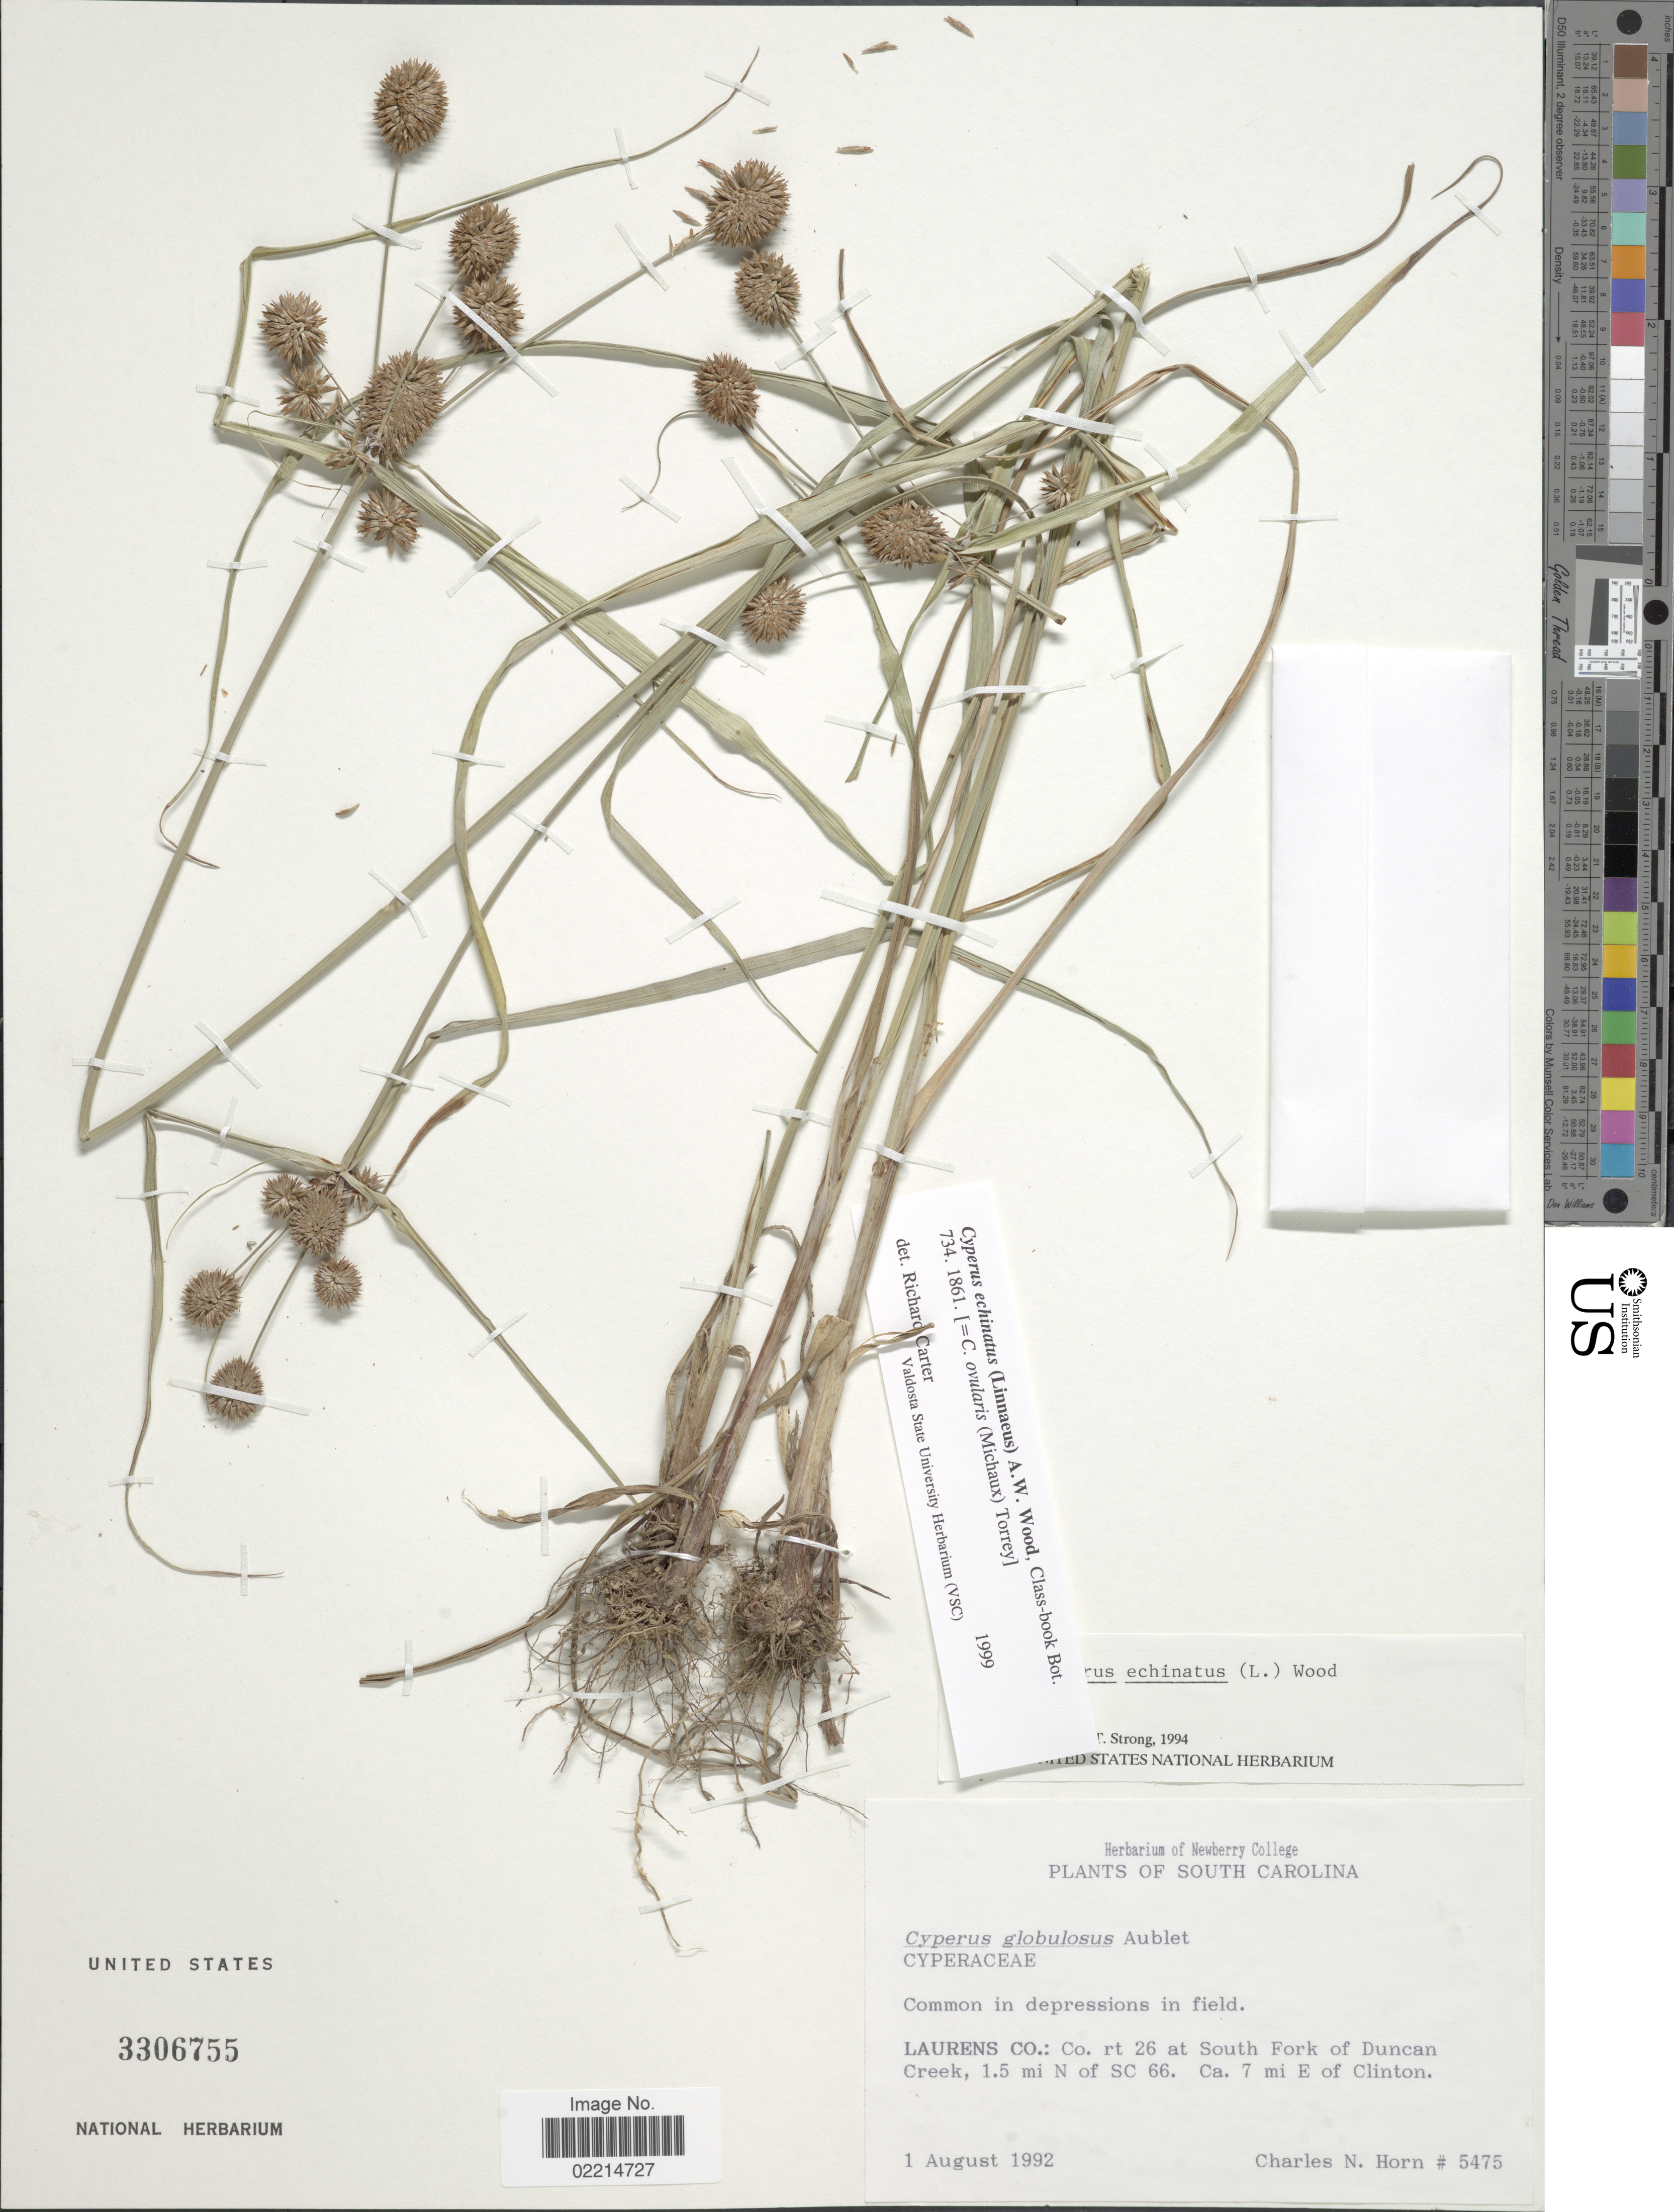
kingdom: Plantae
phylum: Tracheophyta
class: Liliopsida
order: Poales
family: Cyperaceae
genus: Cyperus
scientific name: Cyperus echinatus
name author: (L.) Alph. Wood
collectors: C. N. Horn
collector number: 5475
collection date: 1992-08-01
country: United States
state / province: South Carolina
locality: Laurens Co.: Co. rt 26 at South Fork of Duncan Creek, 1.5 mi N of SC 66. Ca. 7 mi E of Clinton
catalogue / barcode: US 3306755